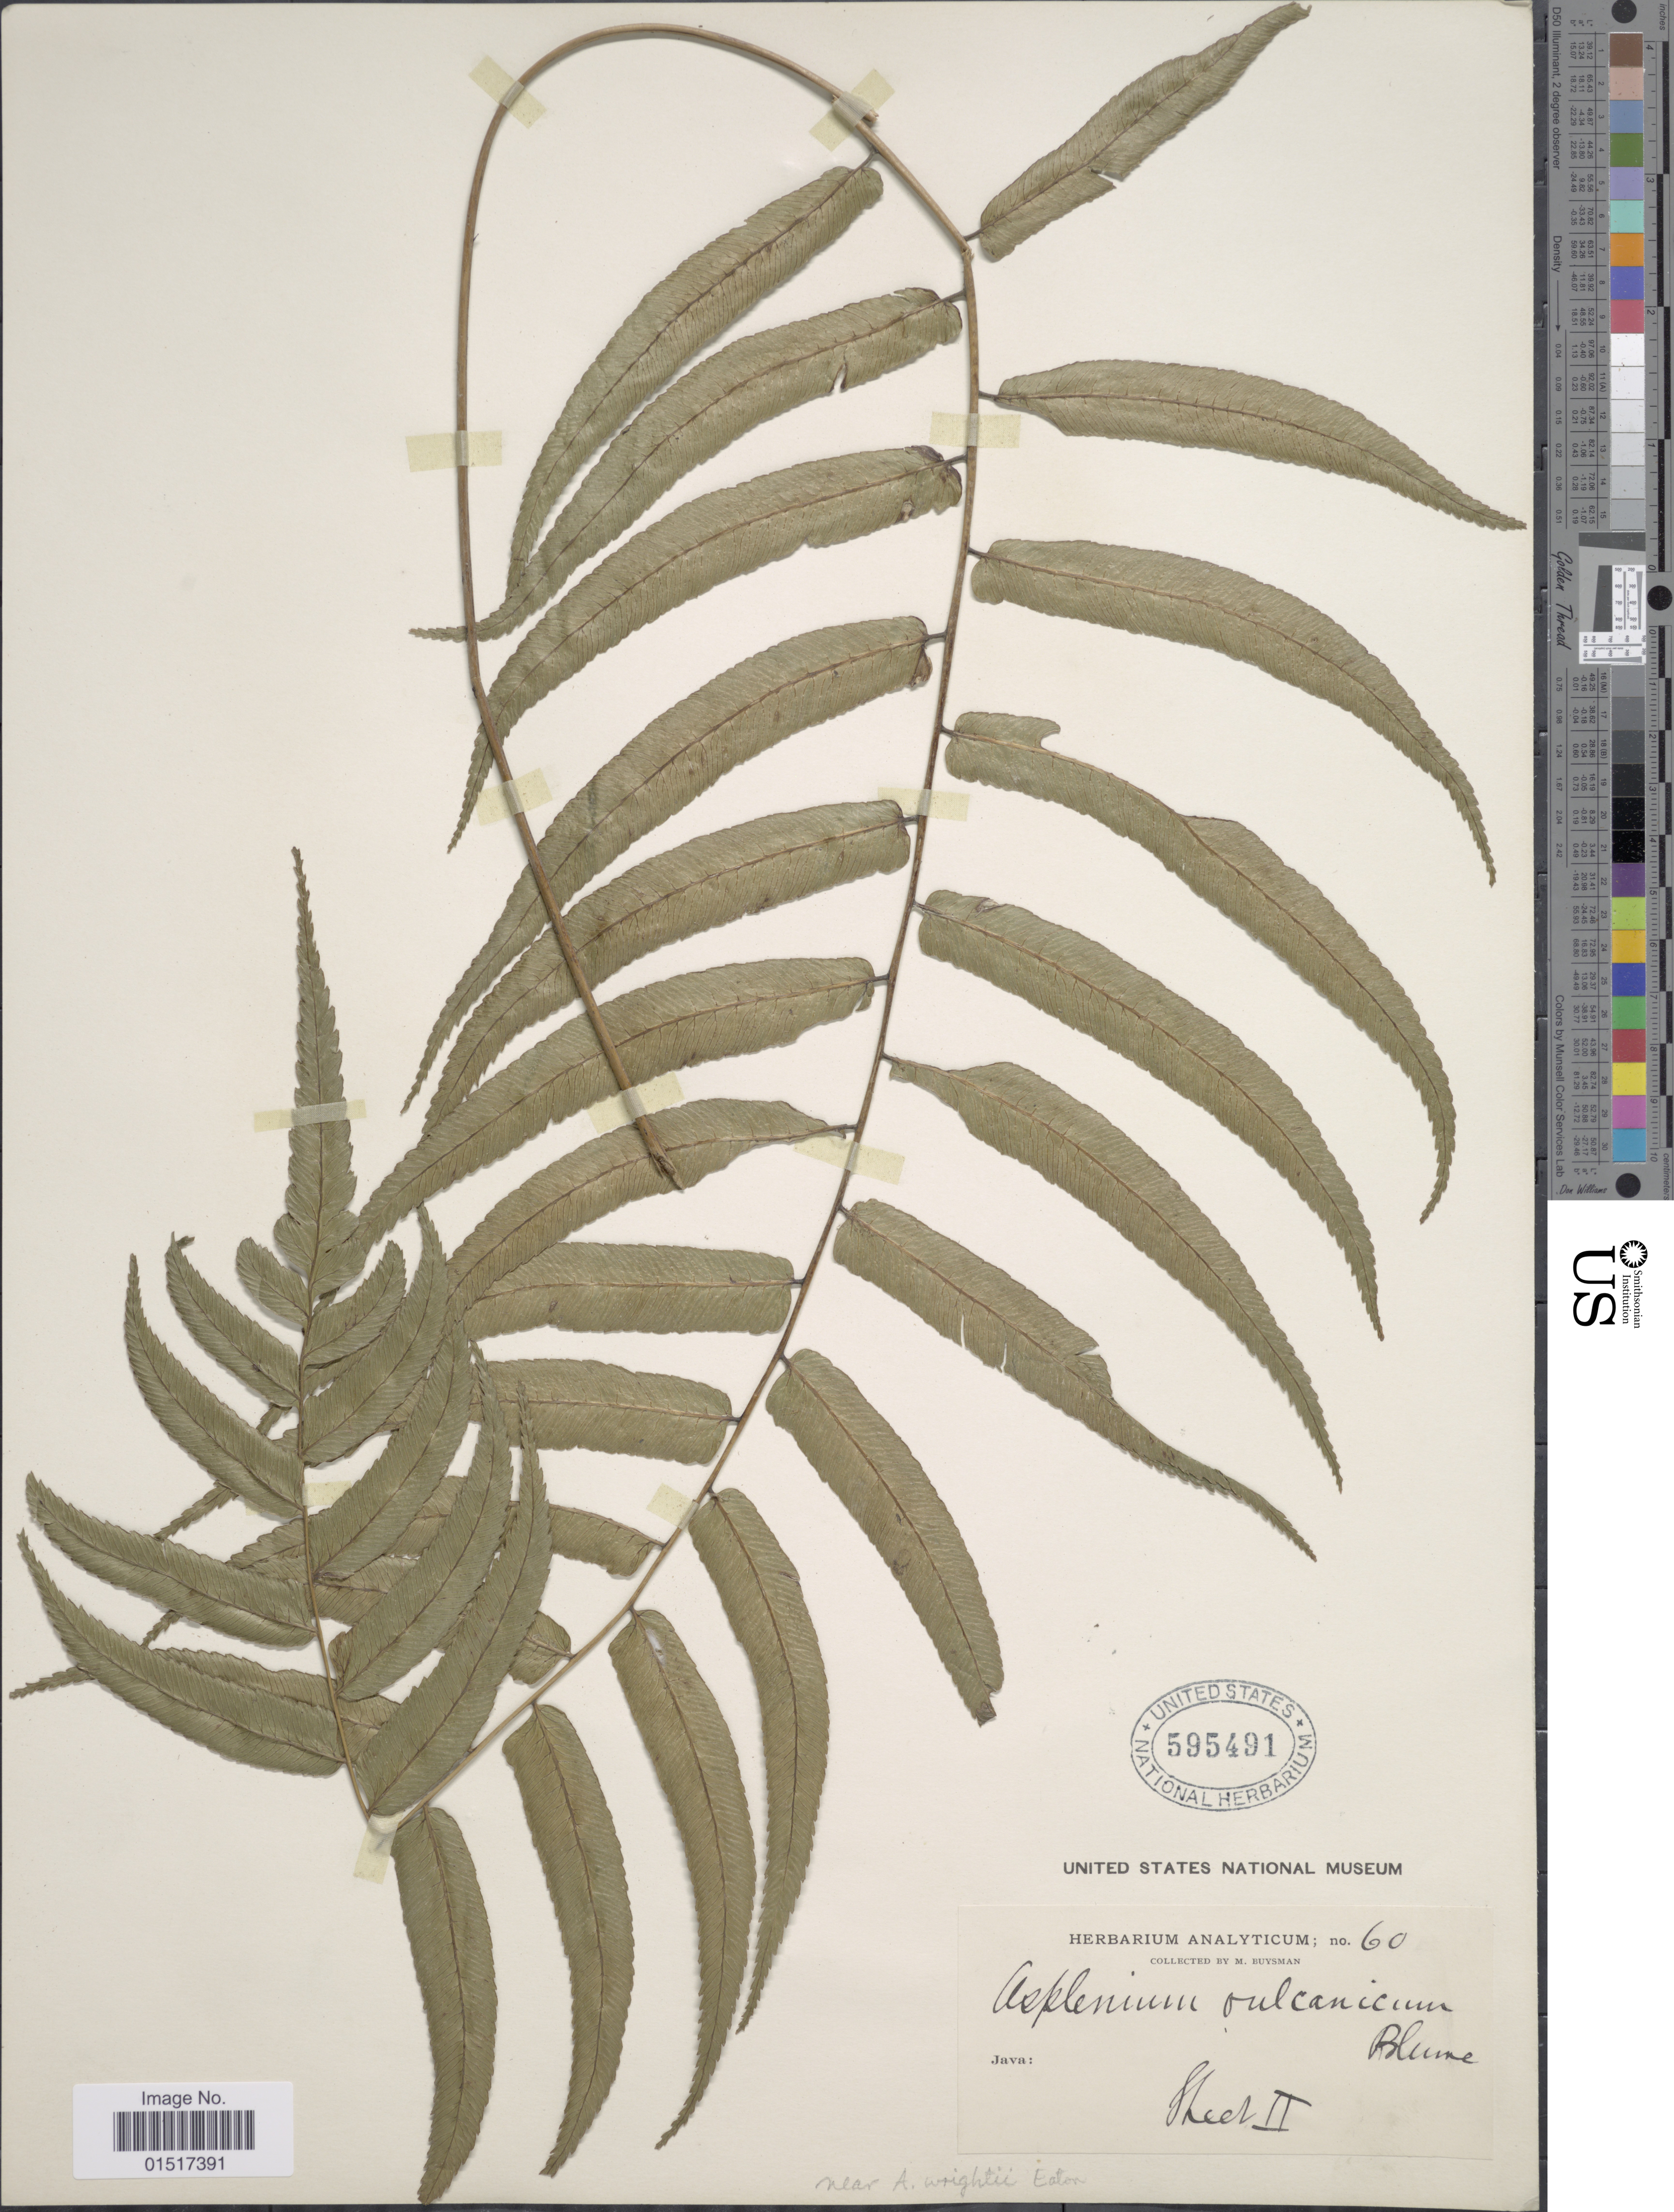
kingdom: Plantae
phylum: Tracheophyta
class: Polypodiopsida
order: Polypodiales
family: Aspleniaceae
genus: Asplenium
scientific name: Asplenium sp.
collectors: M. Buysman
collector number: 60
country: Indonesia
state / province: Java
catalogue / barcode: US 595491